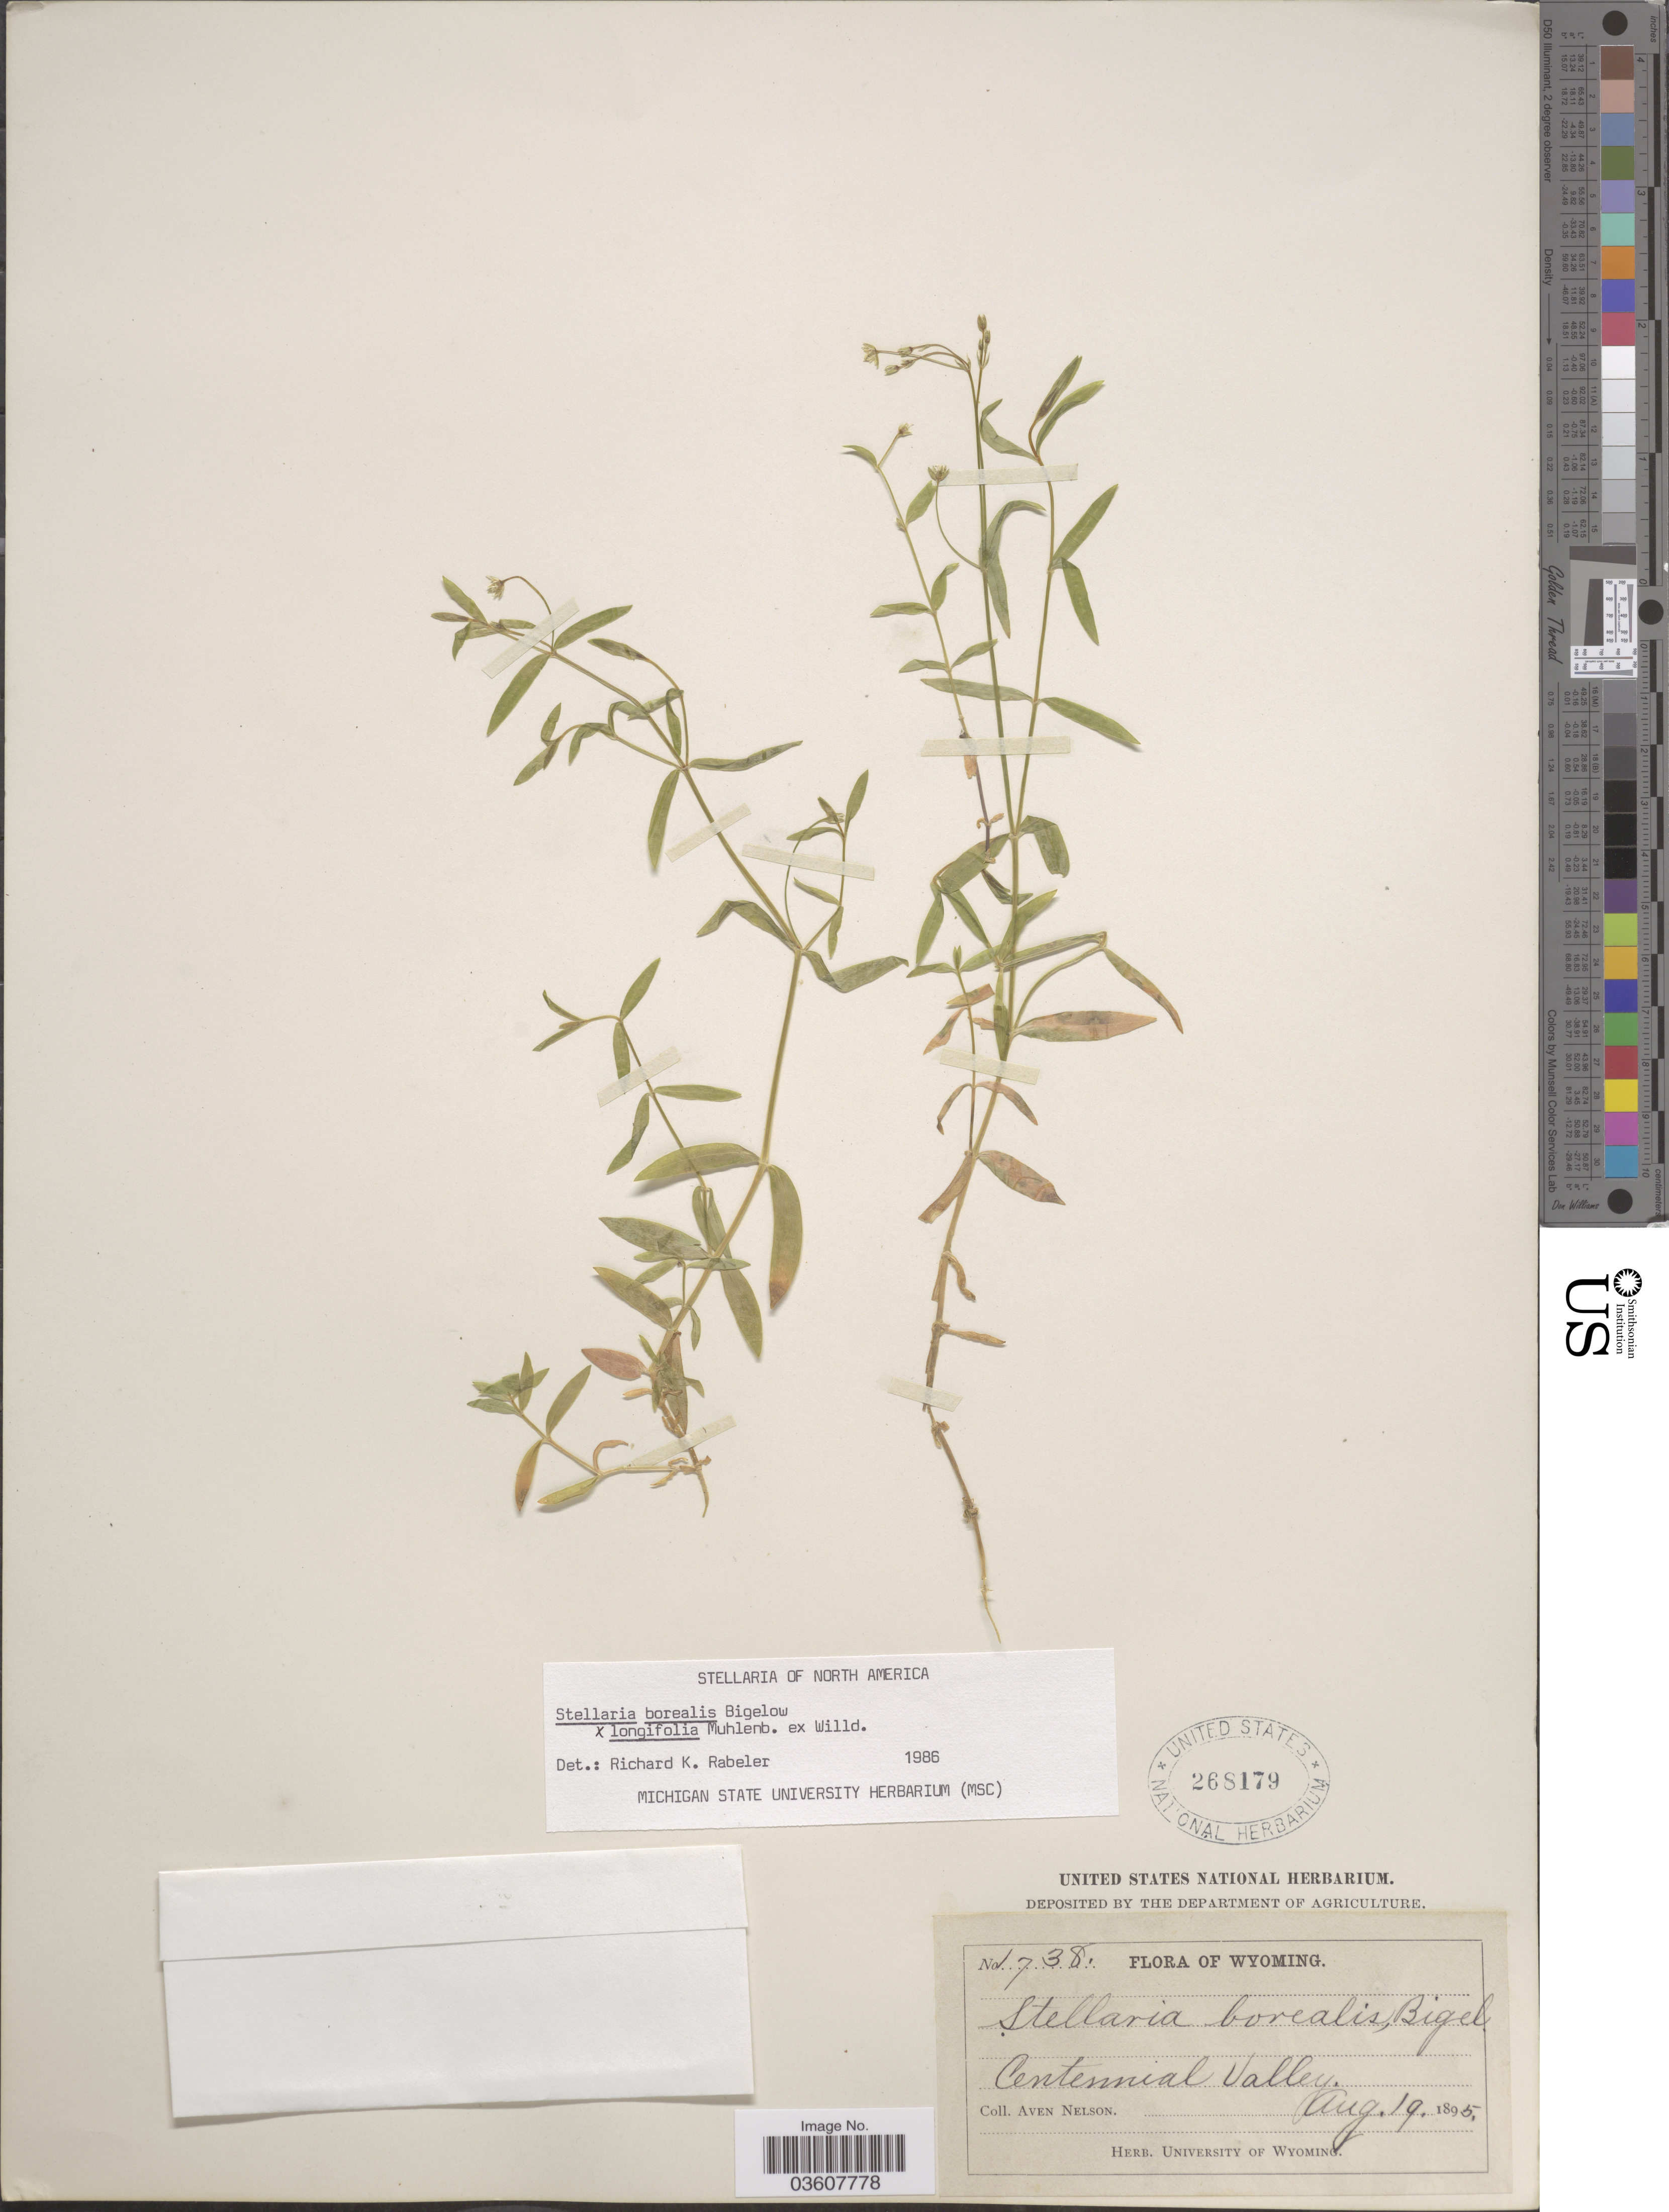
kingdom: Plantae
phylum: Tracheophyta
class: Magnoliopsida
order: Caryophyllales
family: Caryophyllaceae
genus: Stellaria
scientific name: Stellaria borealis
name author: Bigelow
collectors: A. Nelson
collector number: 1738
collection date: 1895-08-19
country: United States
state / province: Wyoming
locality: Centennial Valley.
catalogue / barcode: US 268179